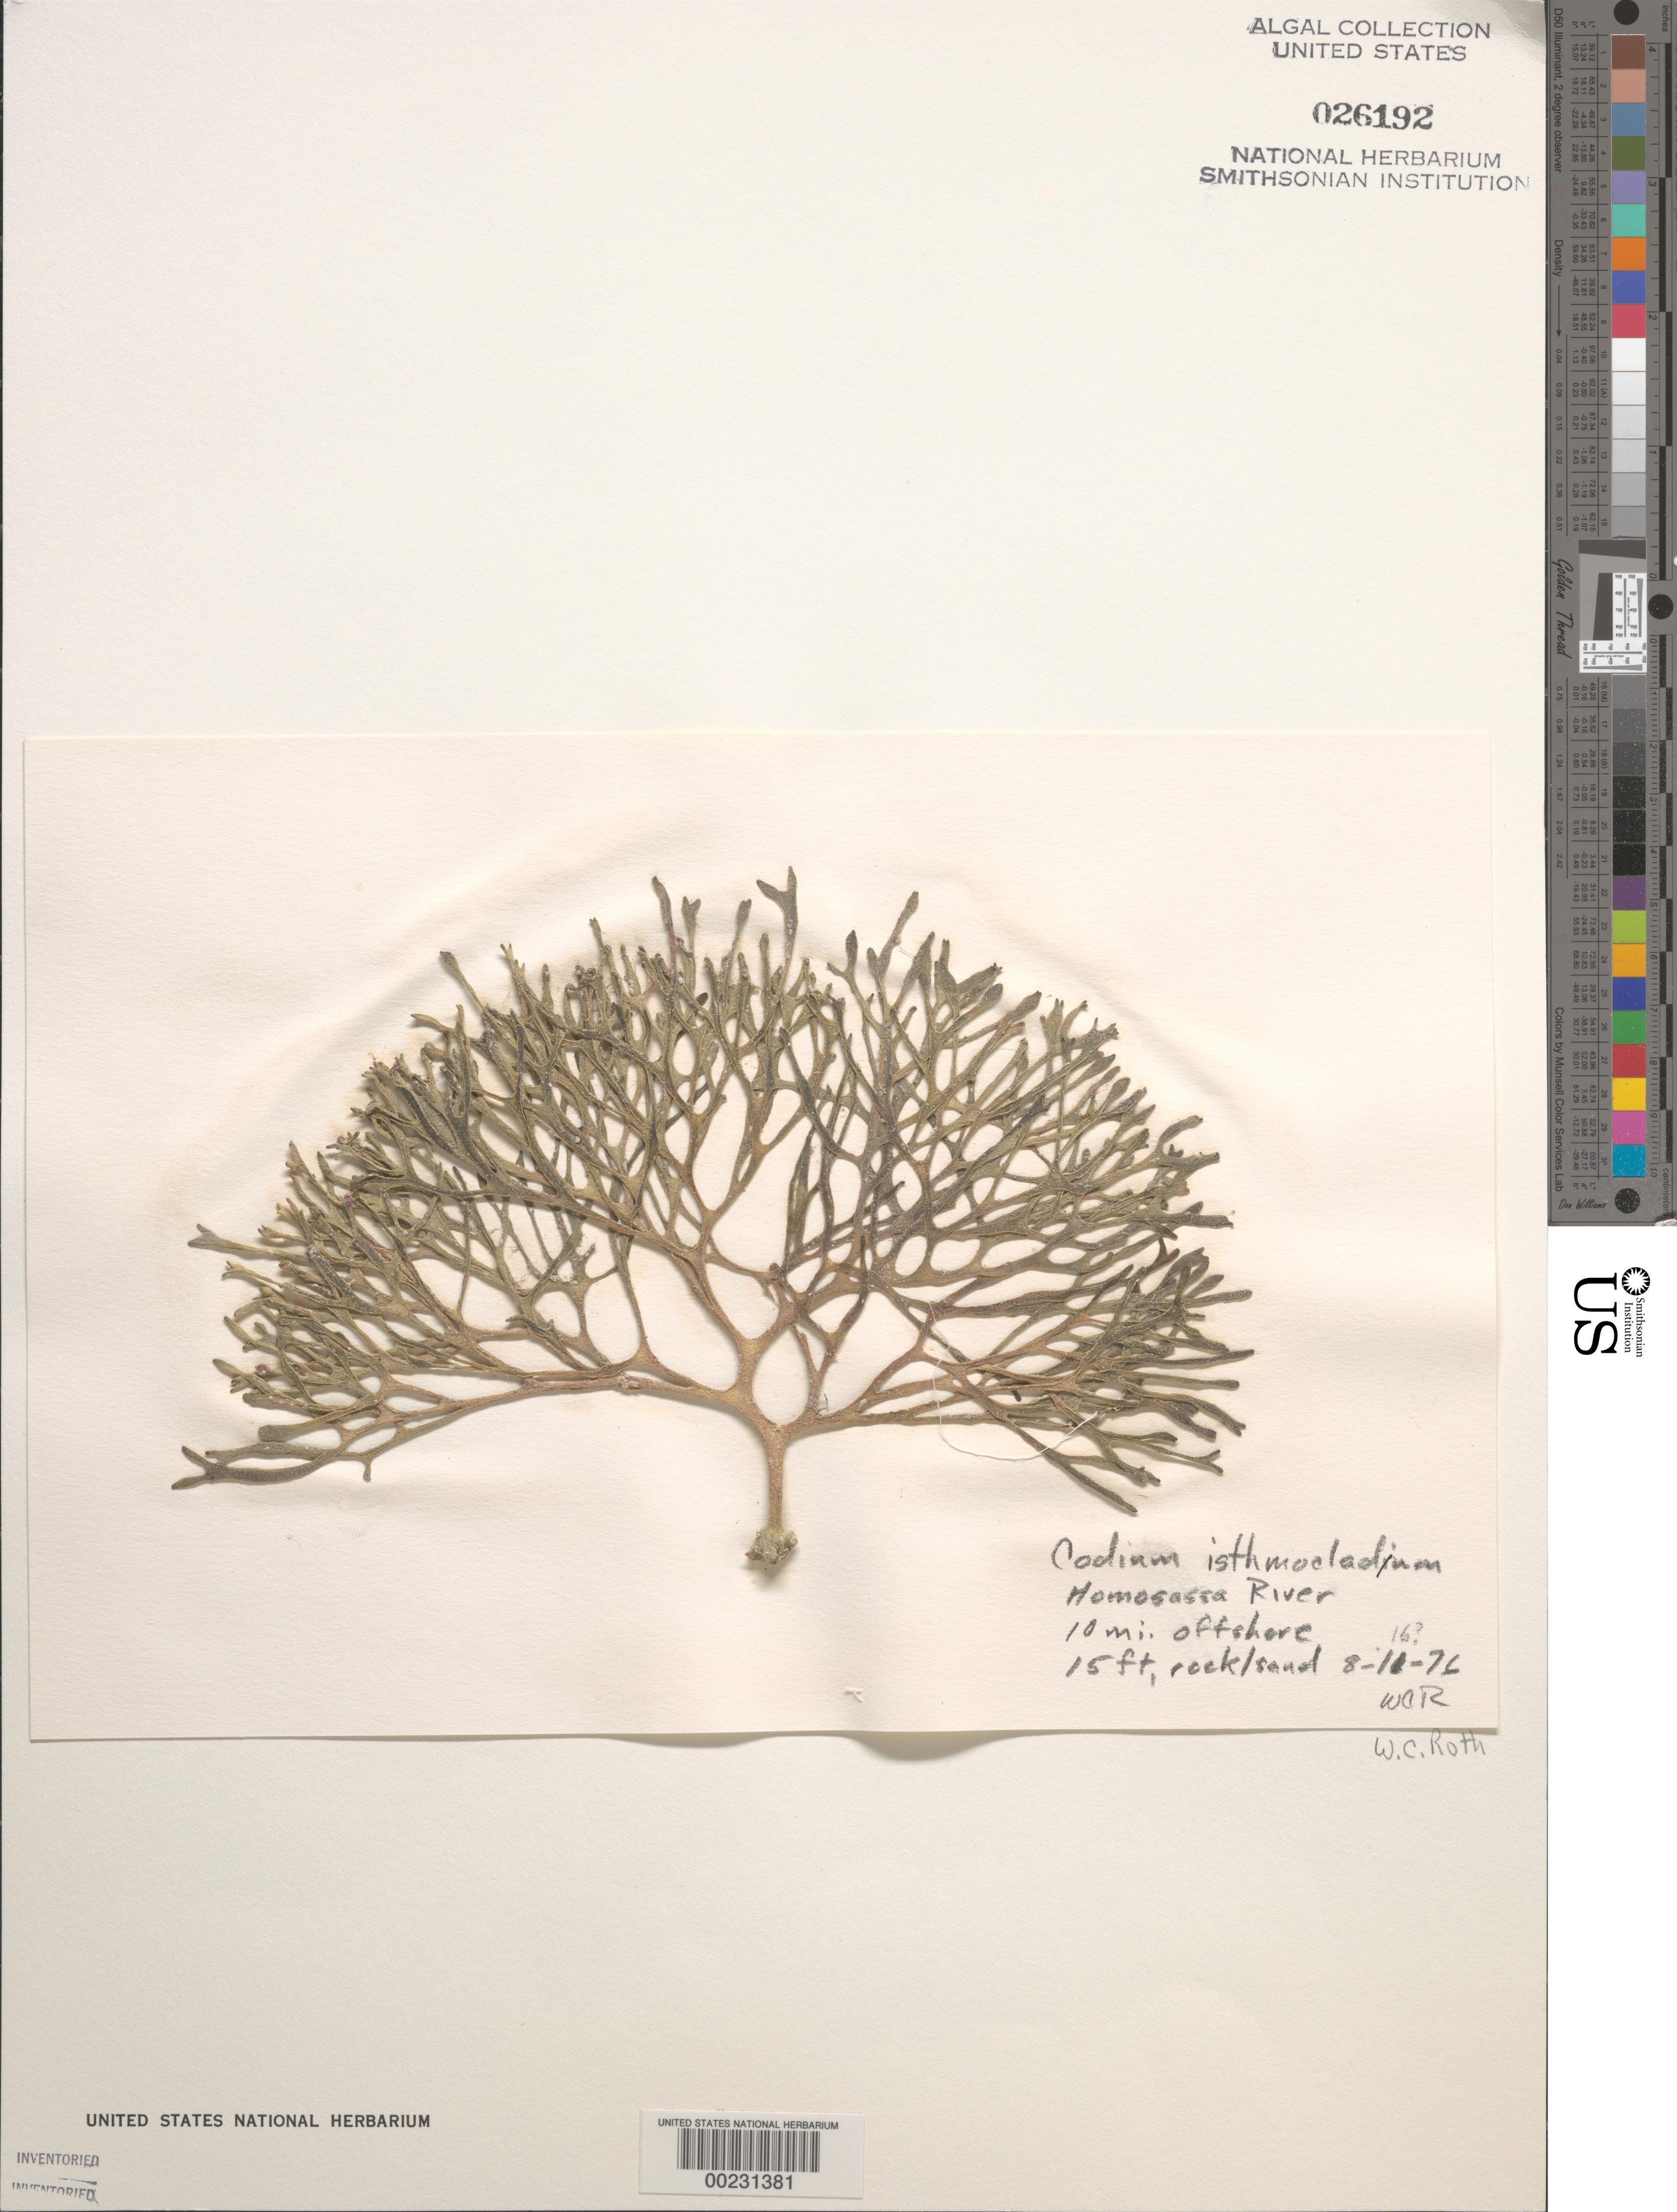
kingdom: Plantae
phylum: Chlorophyta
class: Ulvophyceae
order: Bryopsidales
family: Codiaceae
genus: Codium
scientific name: Codium isthmocladum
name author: Vickers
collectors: W. C. Roth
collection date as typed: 16 Aug 1976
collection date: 1976-08-16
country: United States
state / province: Florida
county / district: Citrus County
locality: Homosassa River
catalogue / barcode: US 26192